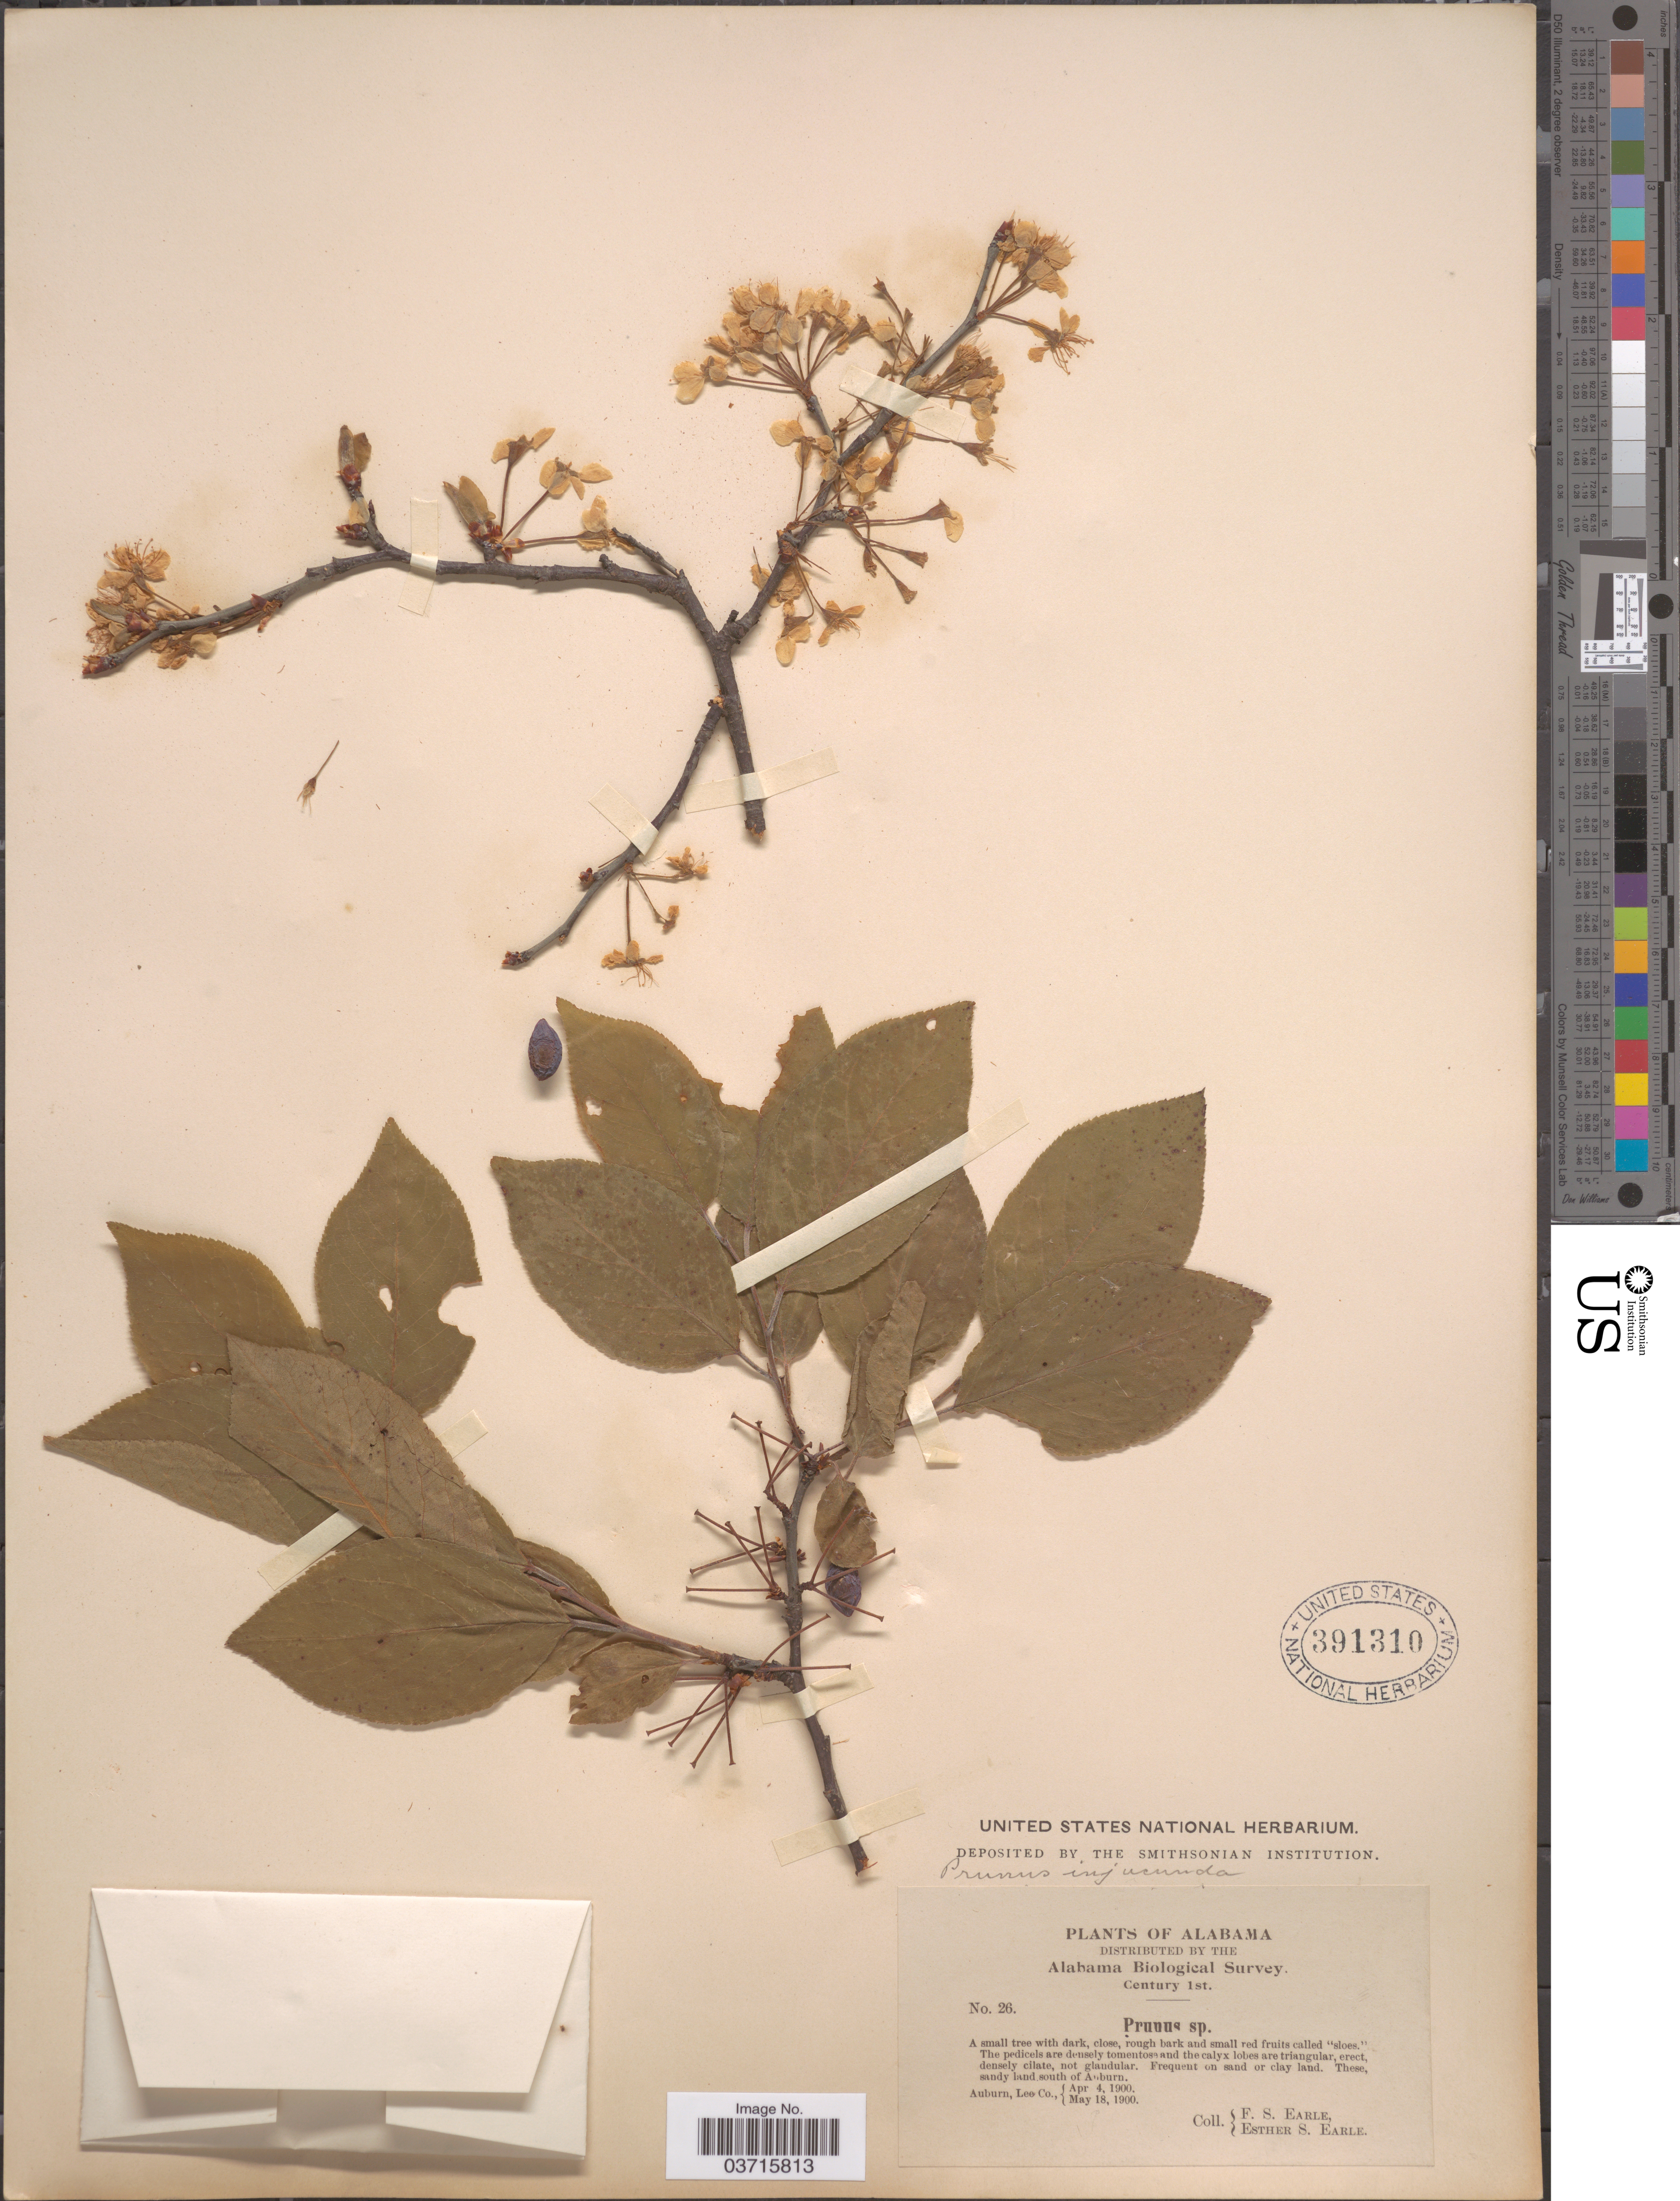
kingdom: Plantae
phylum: Tracheophyta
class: Magnoliopsida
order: Rosales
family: Rosaceae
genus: Prunus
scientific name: Prunus umbellata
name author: Elliott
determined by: Strong, Mark T., (BOT), Smithsonian Institution - National Museum of Natural History (UNITED STATES)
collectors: F. S. Earle & E. S. Earle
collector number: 26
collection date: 1900-04-04/1900-05-18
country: United States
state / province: Alabama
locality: Sandy land south of Auburn. Auburn, Lee Co.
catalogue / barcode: US 391310